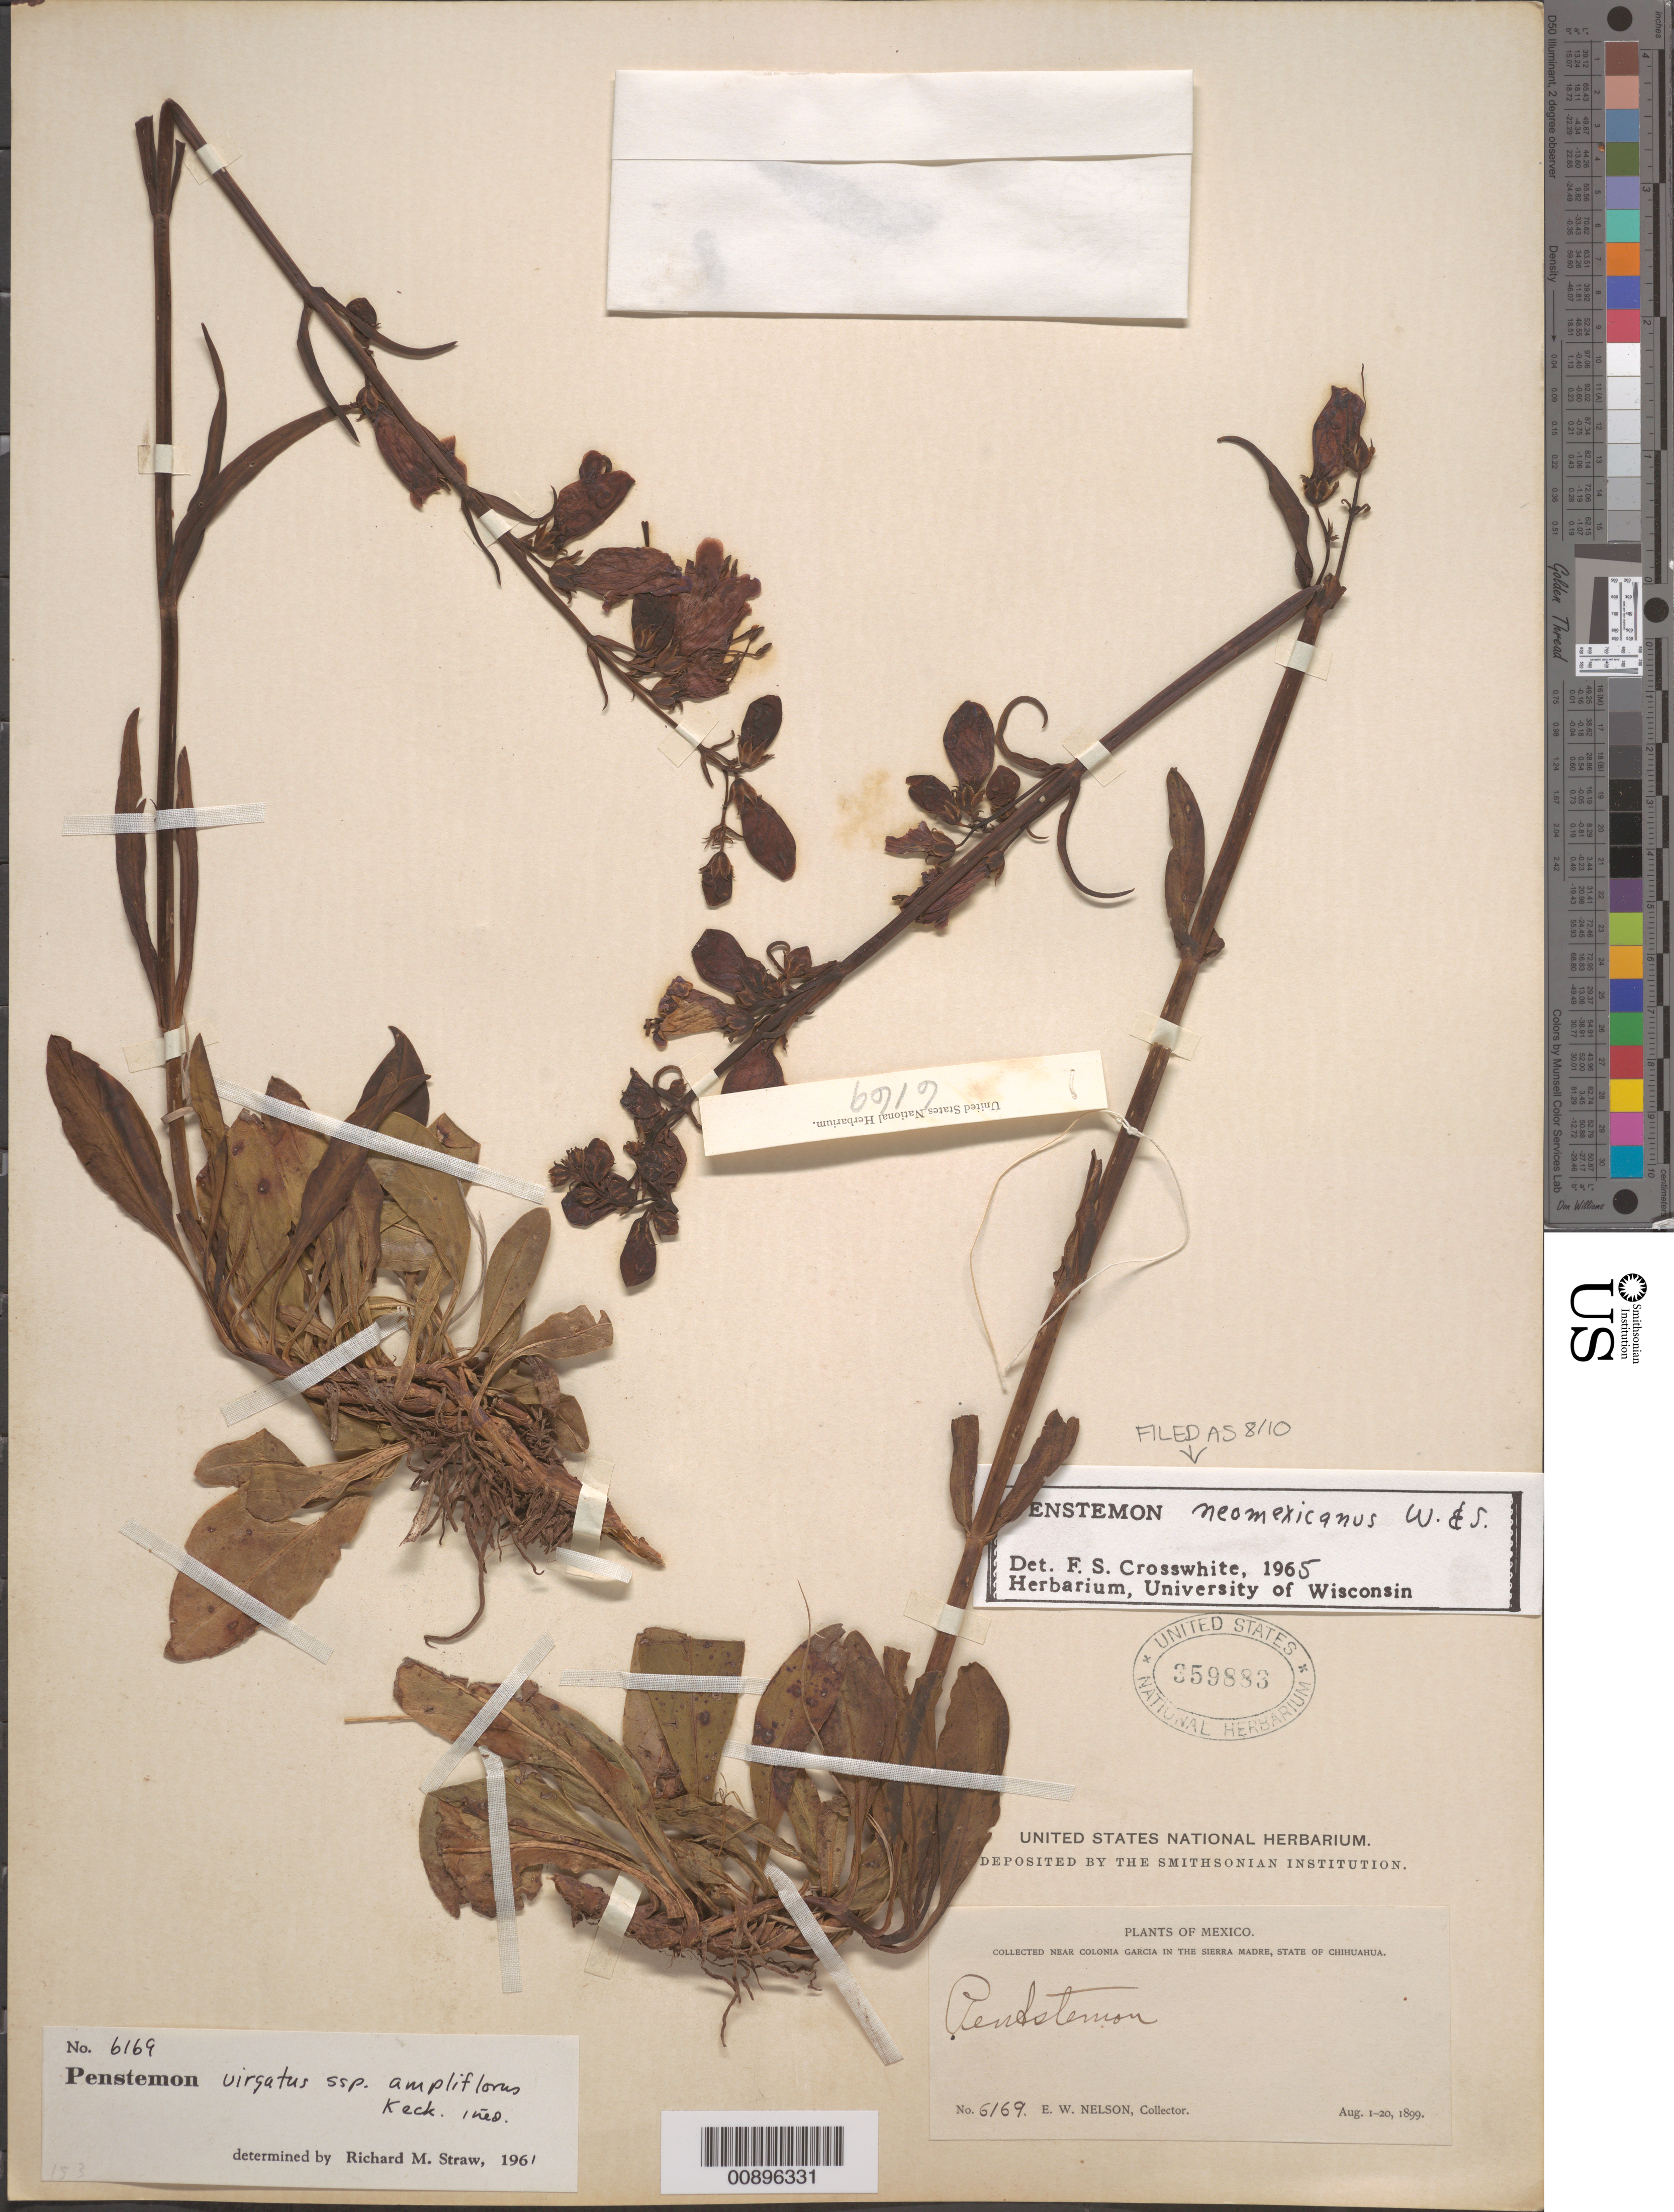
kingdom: Plantae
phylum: Tracheophyta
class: Magnoliopsida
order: Lamiales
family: Plantaginaceae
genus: Penstemon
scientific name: Penstemon neomexicanus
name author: Wooton & Standl.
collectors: E. W. Nelson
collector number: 6169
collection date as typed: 01 Aug 1899 to 20 Aug 1899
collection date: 1899-08-01/1899-08-20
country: Mexico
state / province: Chihuahua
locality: Near Colonia García in the Sierra Madre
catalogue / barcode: US 359883